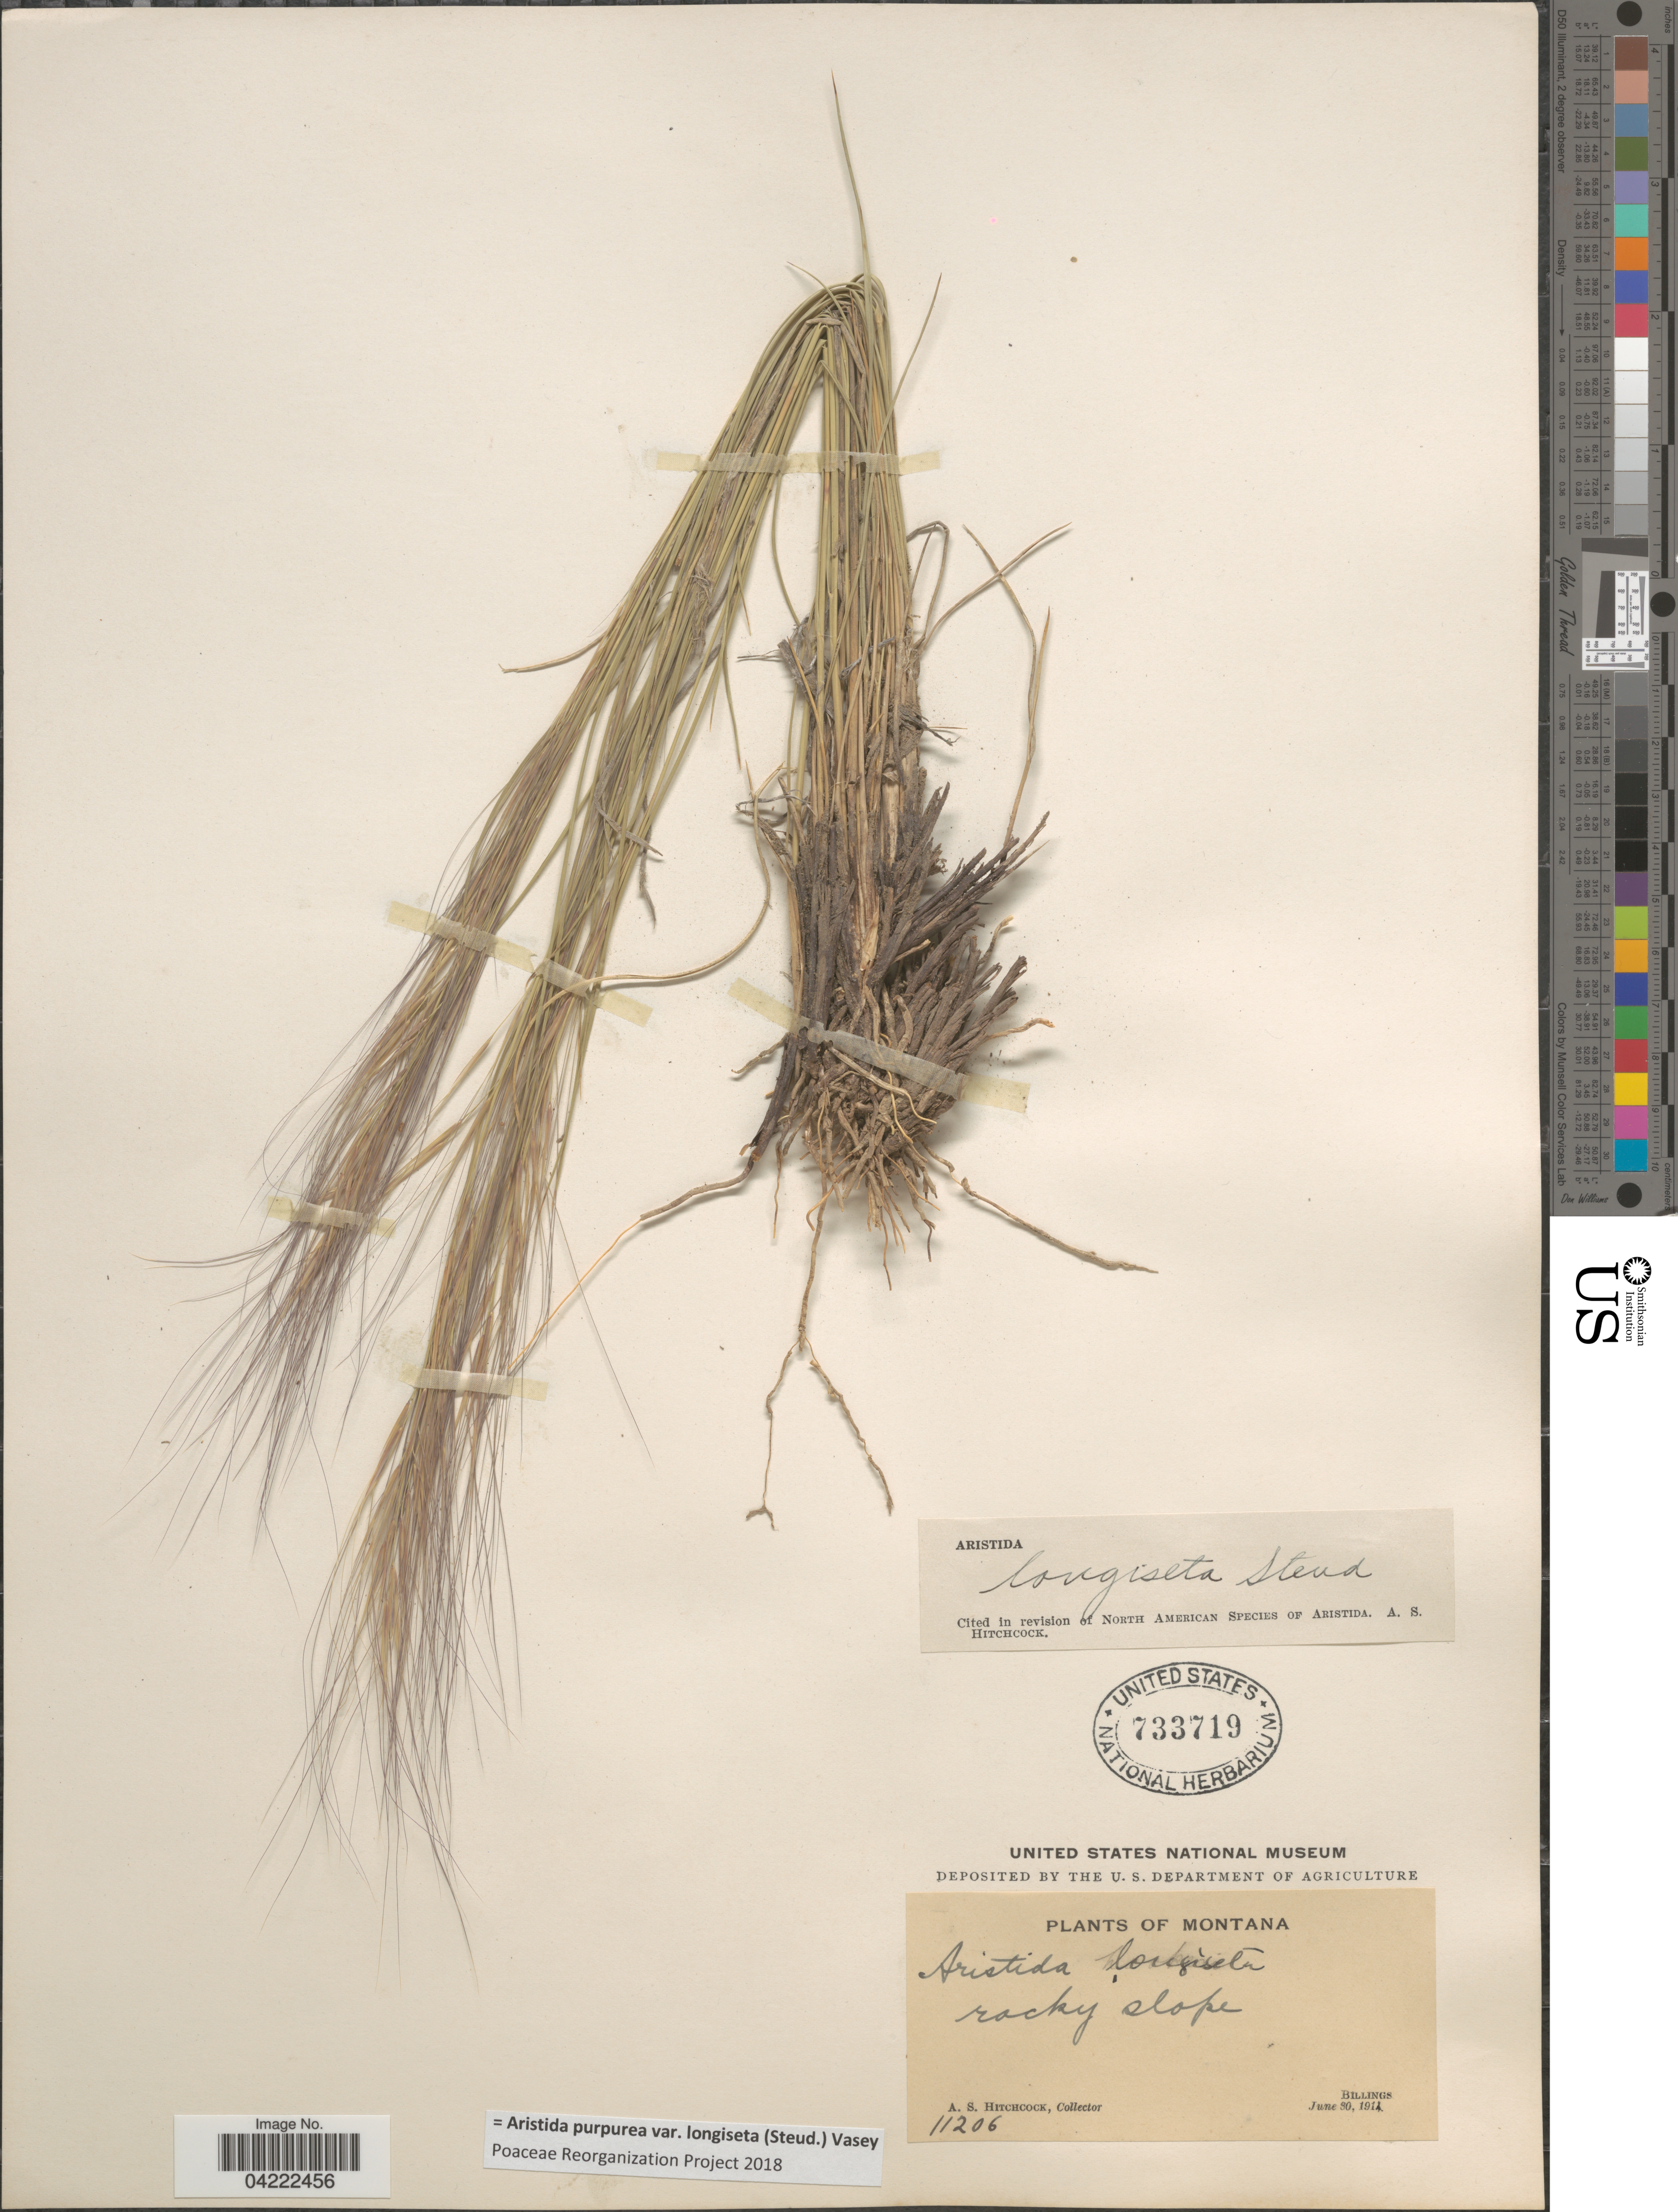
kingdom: Plantae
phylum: Tracheophyta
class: Liliopsida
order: Poales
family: Poaceae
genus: Aristida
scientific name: Aristida purpurea var. longiseta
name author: (Steud.) Vasey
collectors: A. S. Hitchcock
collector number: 11206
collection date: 1914-06-30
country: United States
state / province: Montana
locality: Rocky slope, Billings.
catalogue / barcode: US 733719